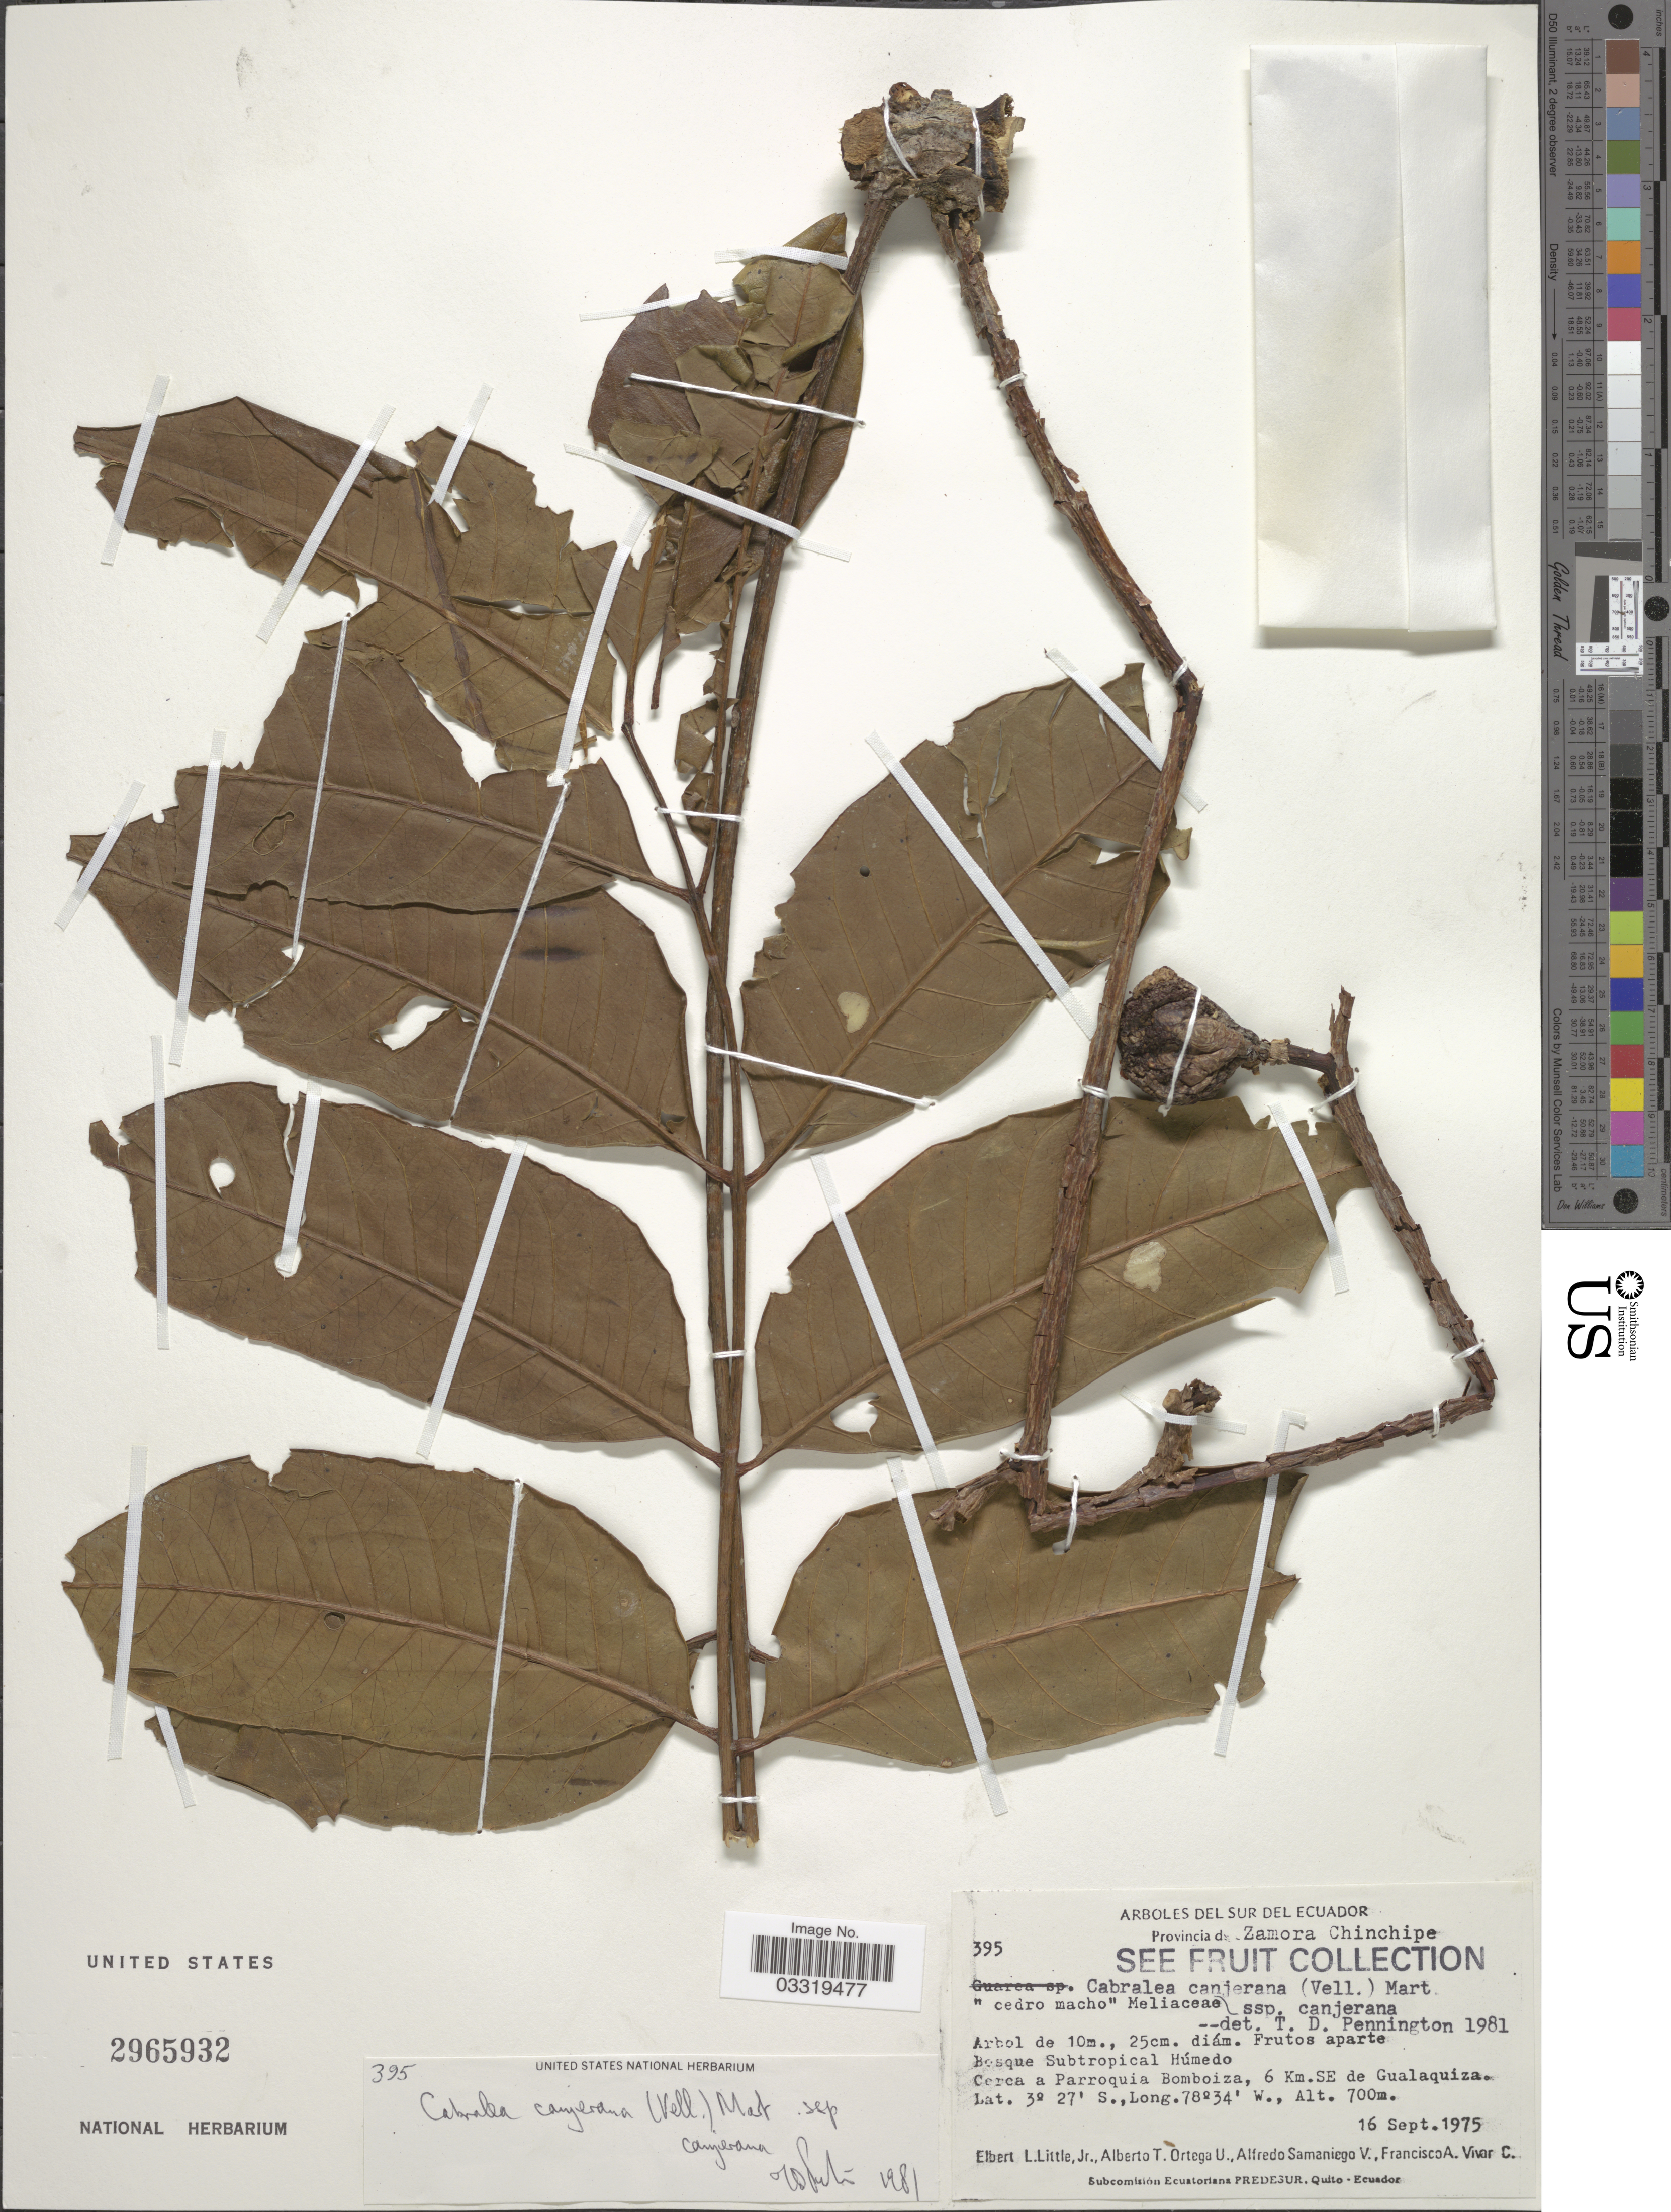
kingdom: Plantae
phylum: Tracheophyta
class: Magnoliopsida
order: Sapindales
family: Meliaceae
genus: Cabralea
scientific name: Cabralea canjerana subsp. canjerana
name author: (Vell.) Mart.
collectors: E. L. Little, A. T. Ortega U., A. V. Samaniego & F. A. Vivar C.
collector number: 395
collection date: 1975-09-16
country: Ecuador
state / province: Zamora-Chinchipe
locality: Cerca a Parroquia Bomboiza, 6 Km. SE de Gualaquiza.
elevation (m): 700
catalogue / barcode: US 2965932